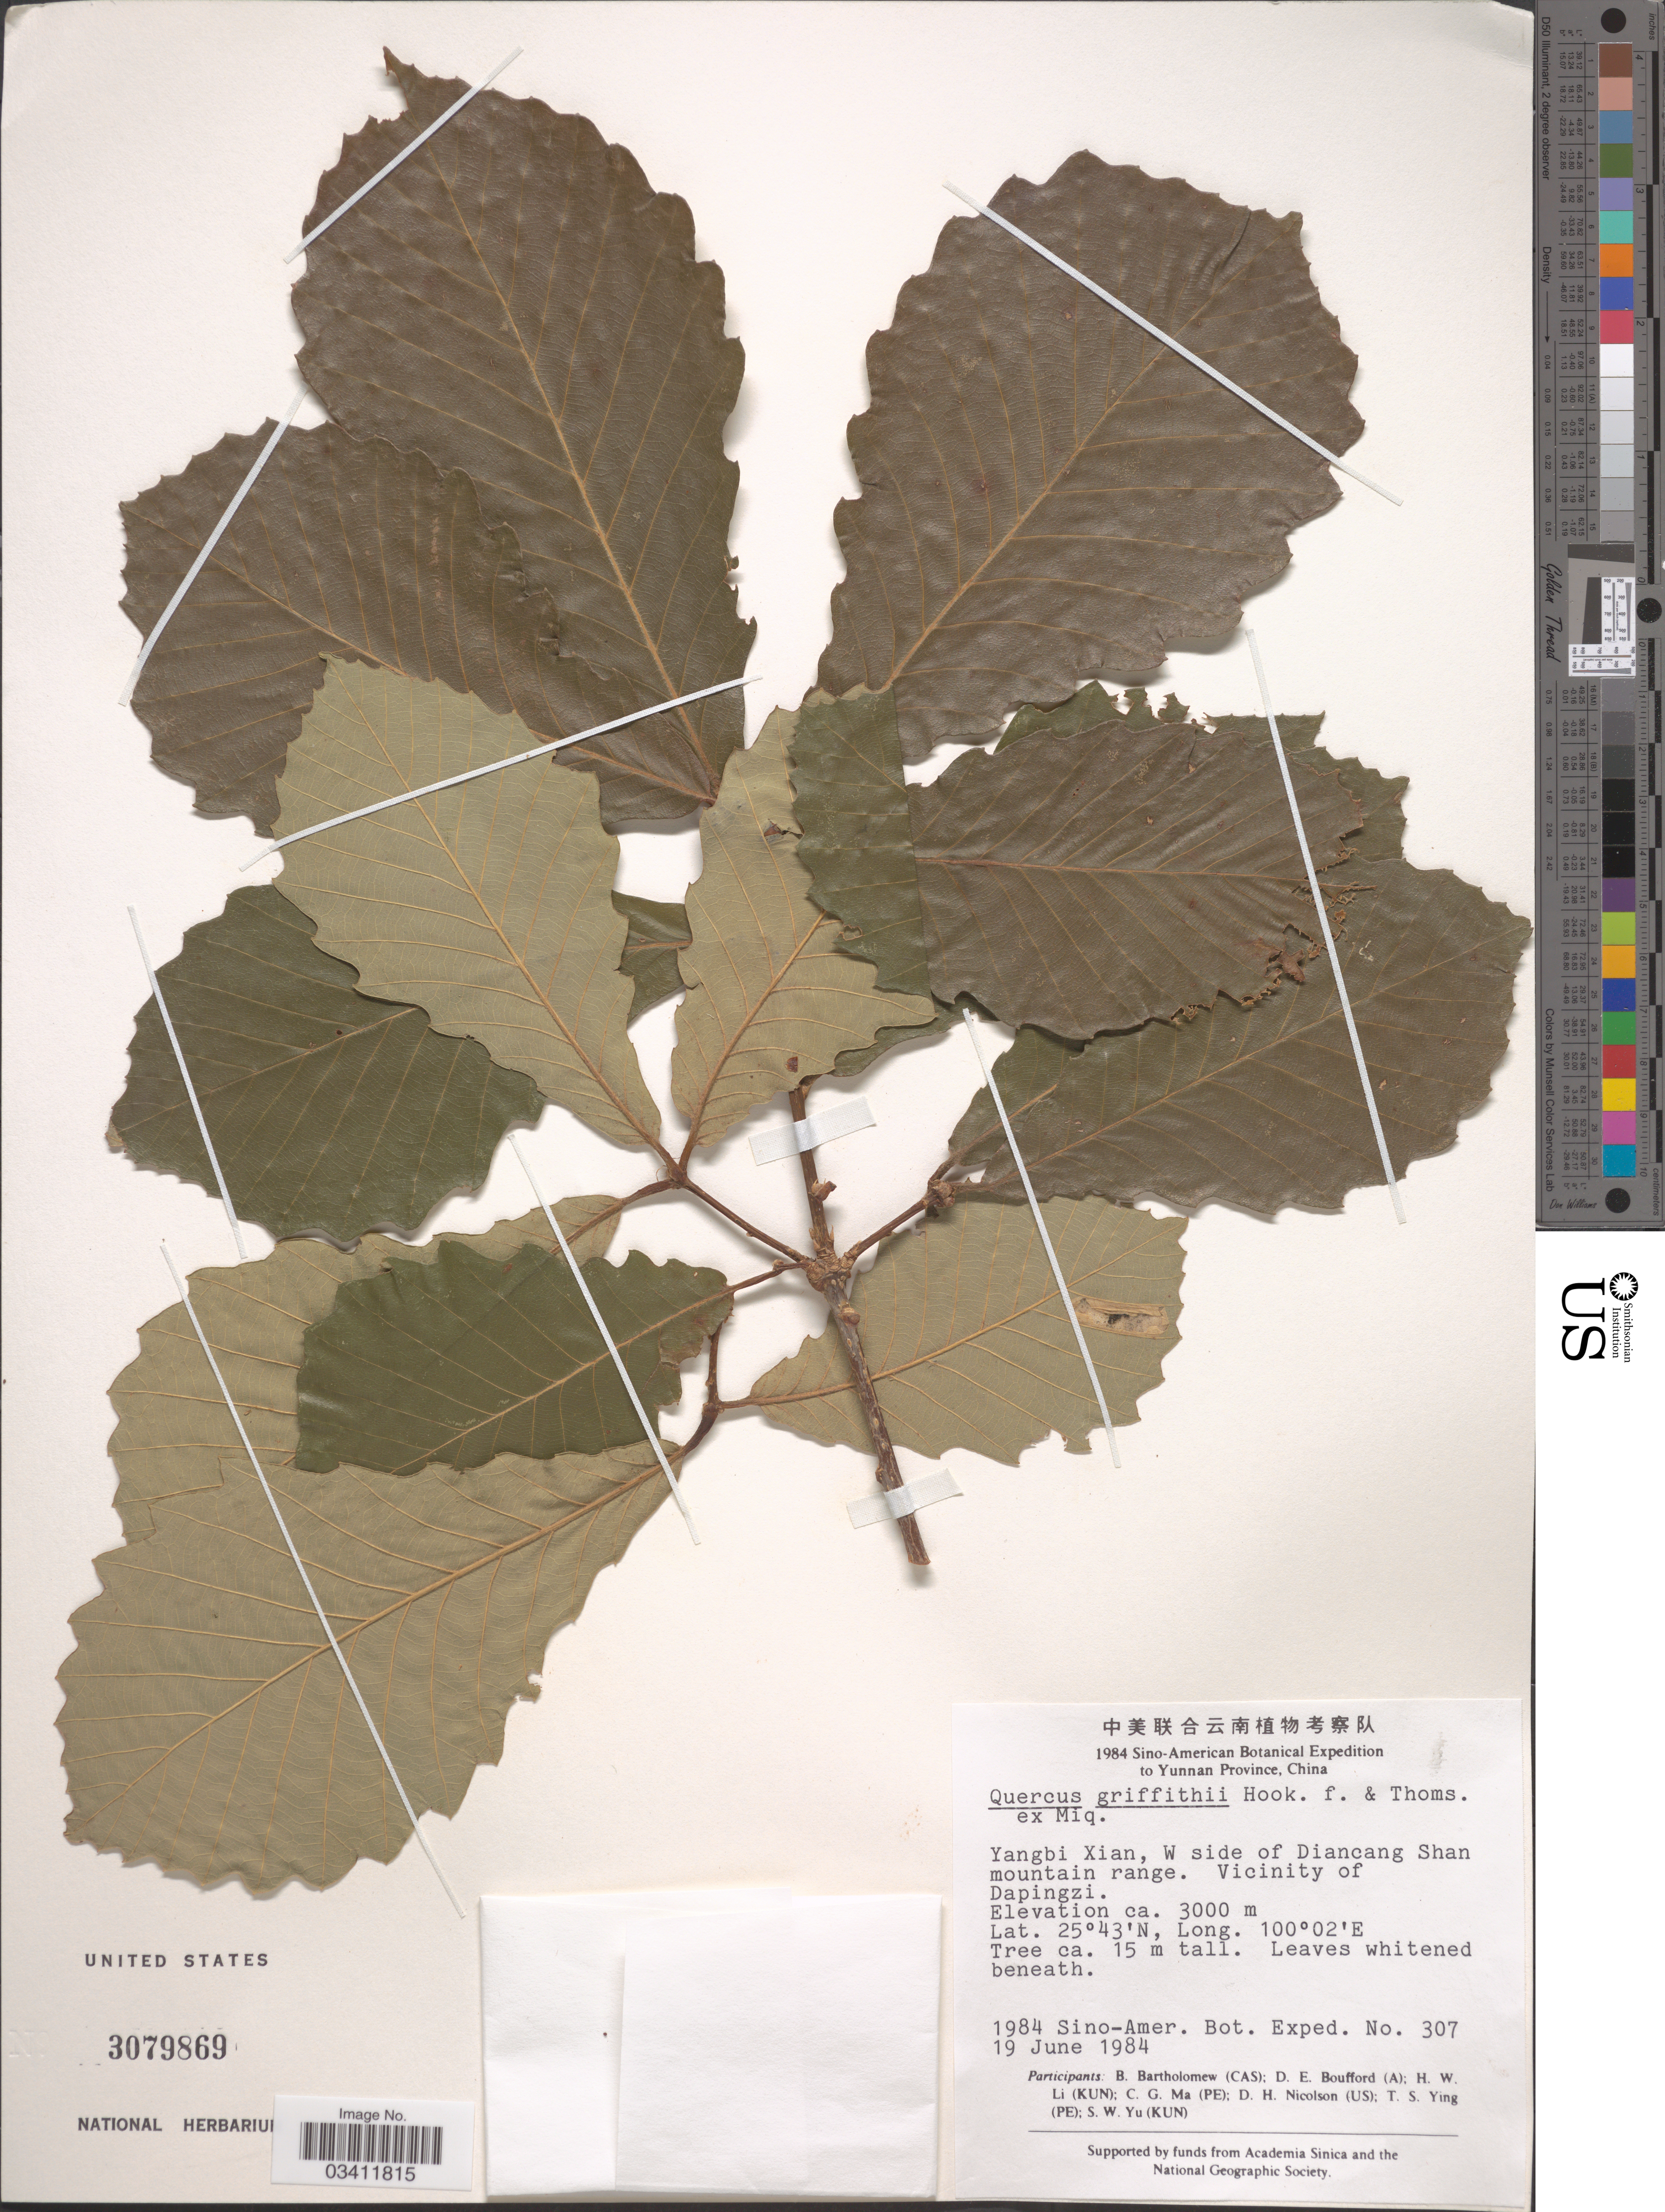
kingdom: Plantae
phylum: Tracheophyta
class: Magnoliopsida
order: Fagales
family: Fagaceae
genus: Quercus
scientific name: Quercus griffithii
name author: Hook. f. & Thomson ex Miq.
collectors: Sino-Amer. Bot. Exped. 1984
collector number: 307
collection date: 1984-06-19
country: China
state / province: Yunnan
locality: Yangbi Xian, W side of Diancang Shan mountain range. Vicinity of Dapingzi.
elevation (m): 3000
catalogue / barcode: US 3079869